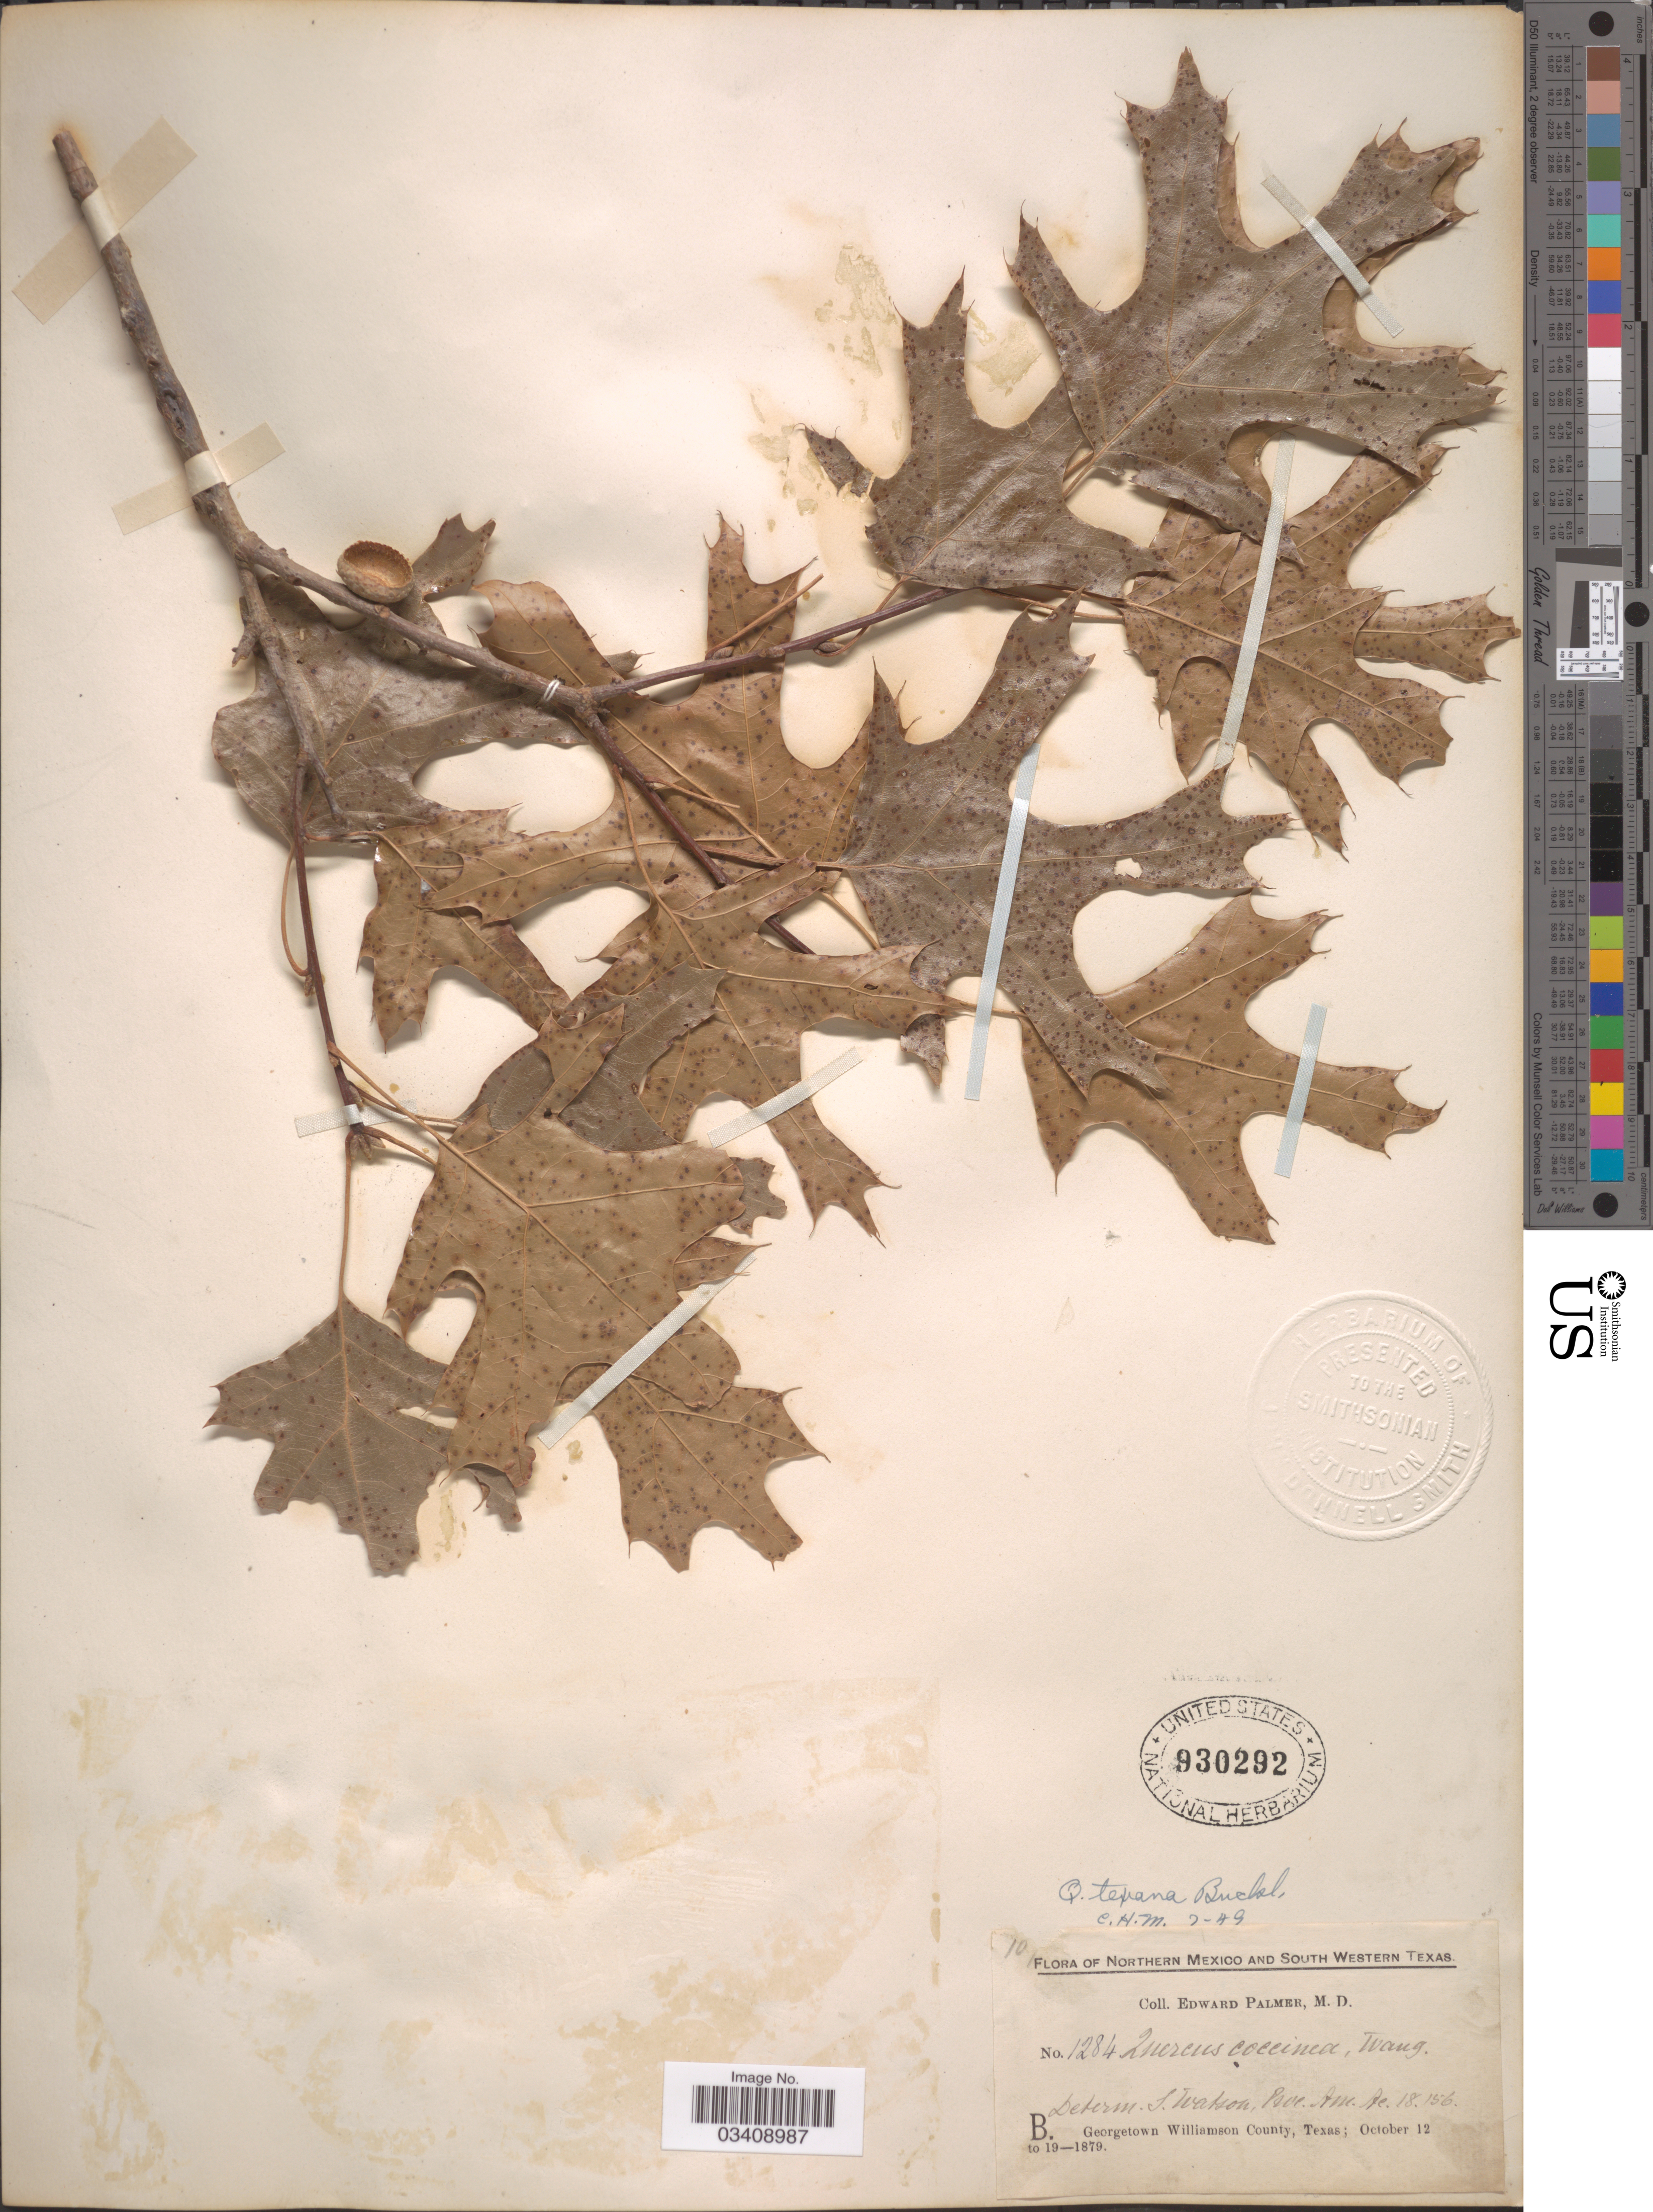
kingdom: Plantae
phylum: Tracheophyta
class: Magnoliopsida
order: Fagales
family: Fagaceae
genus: Quercus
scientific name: Quercus texana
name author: Buckley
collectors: E. Palmer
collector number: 1284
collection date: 1879-10-12/1879-10-19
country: United States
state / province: Texas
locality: South Western Texas. Georgetown Williamson County.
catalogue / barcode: US 930292